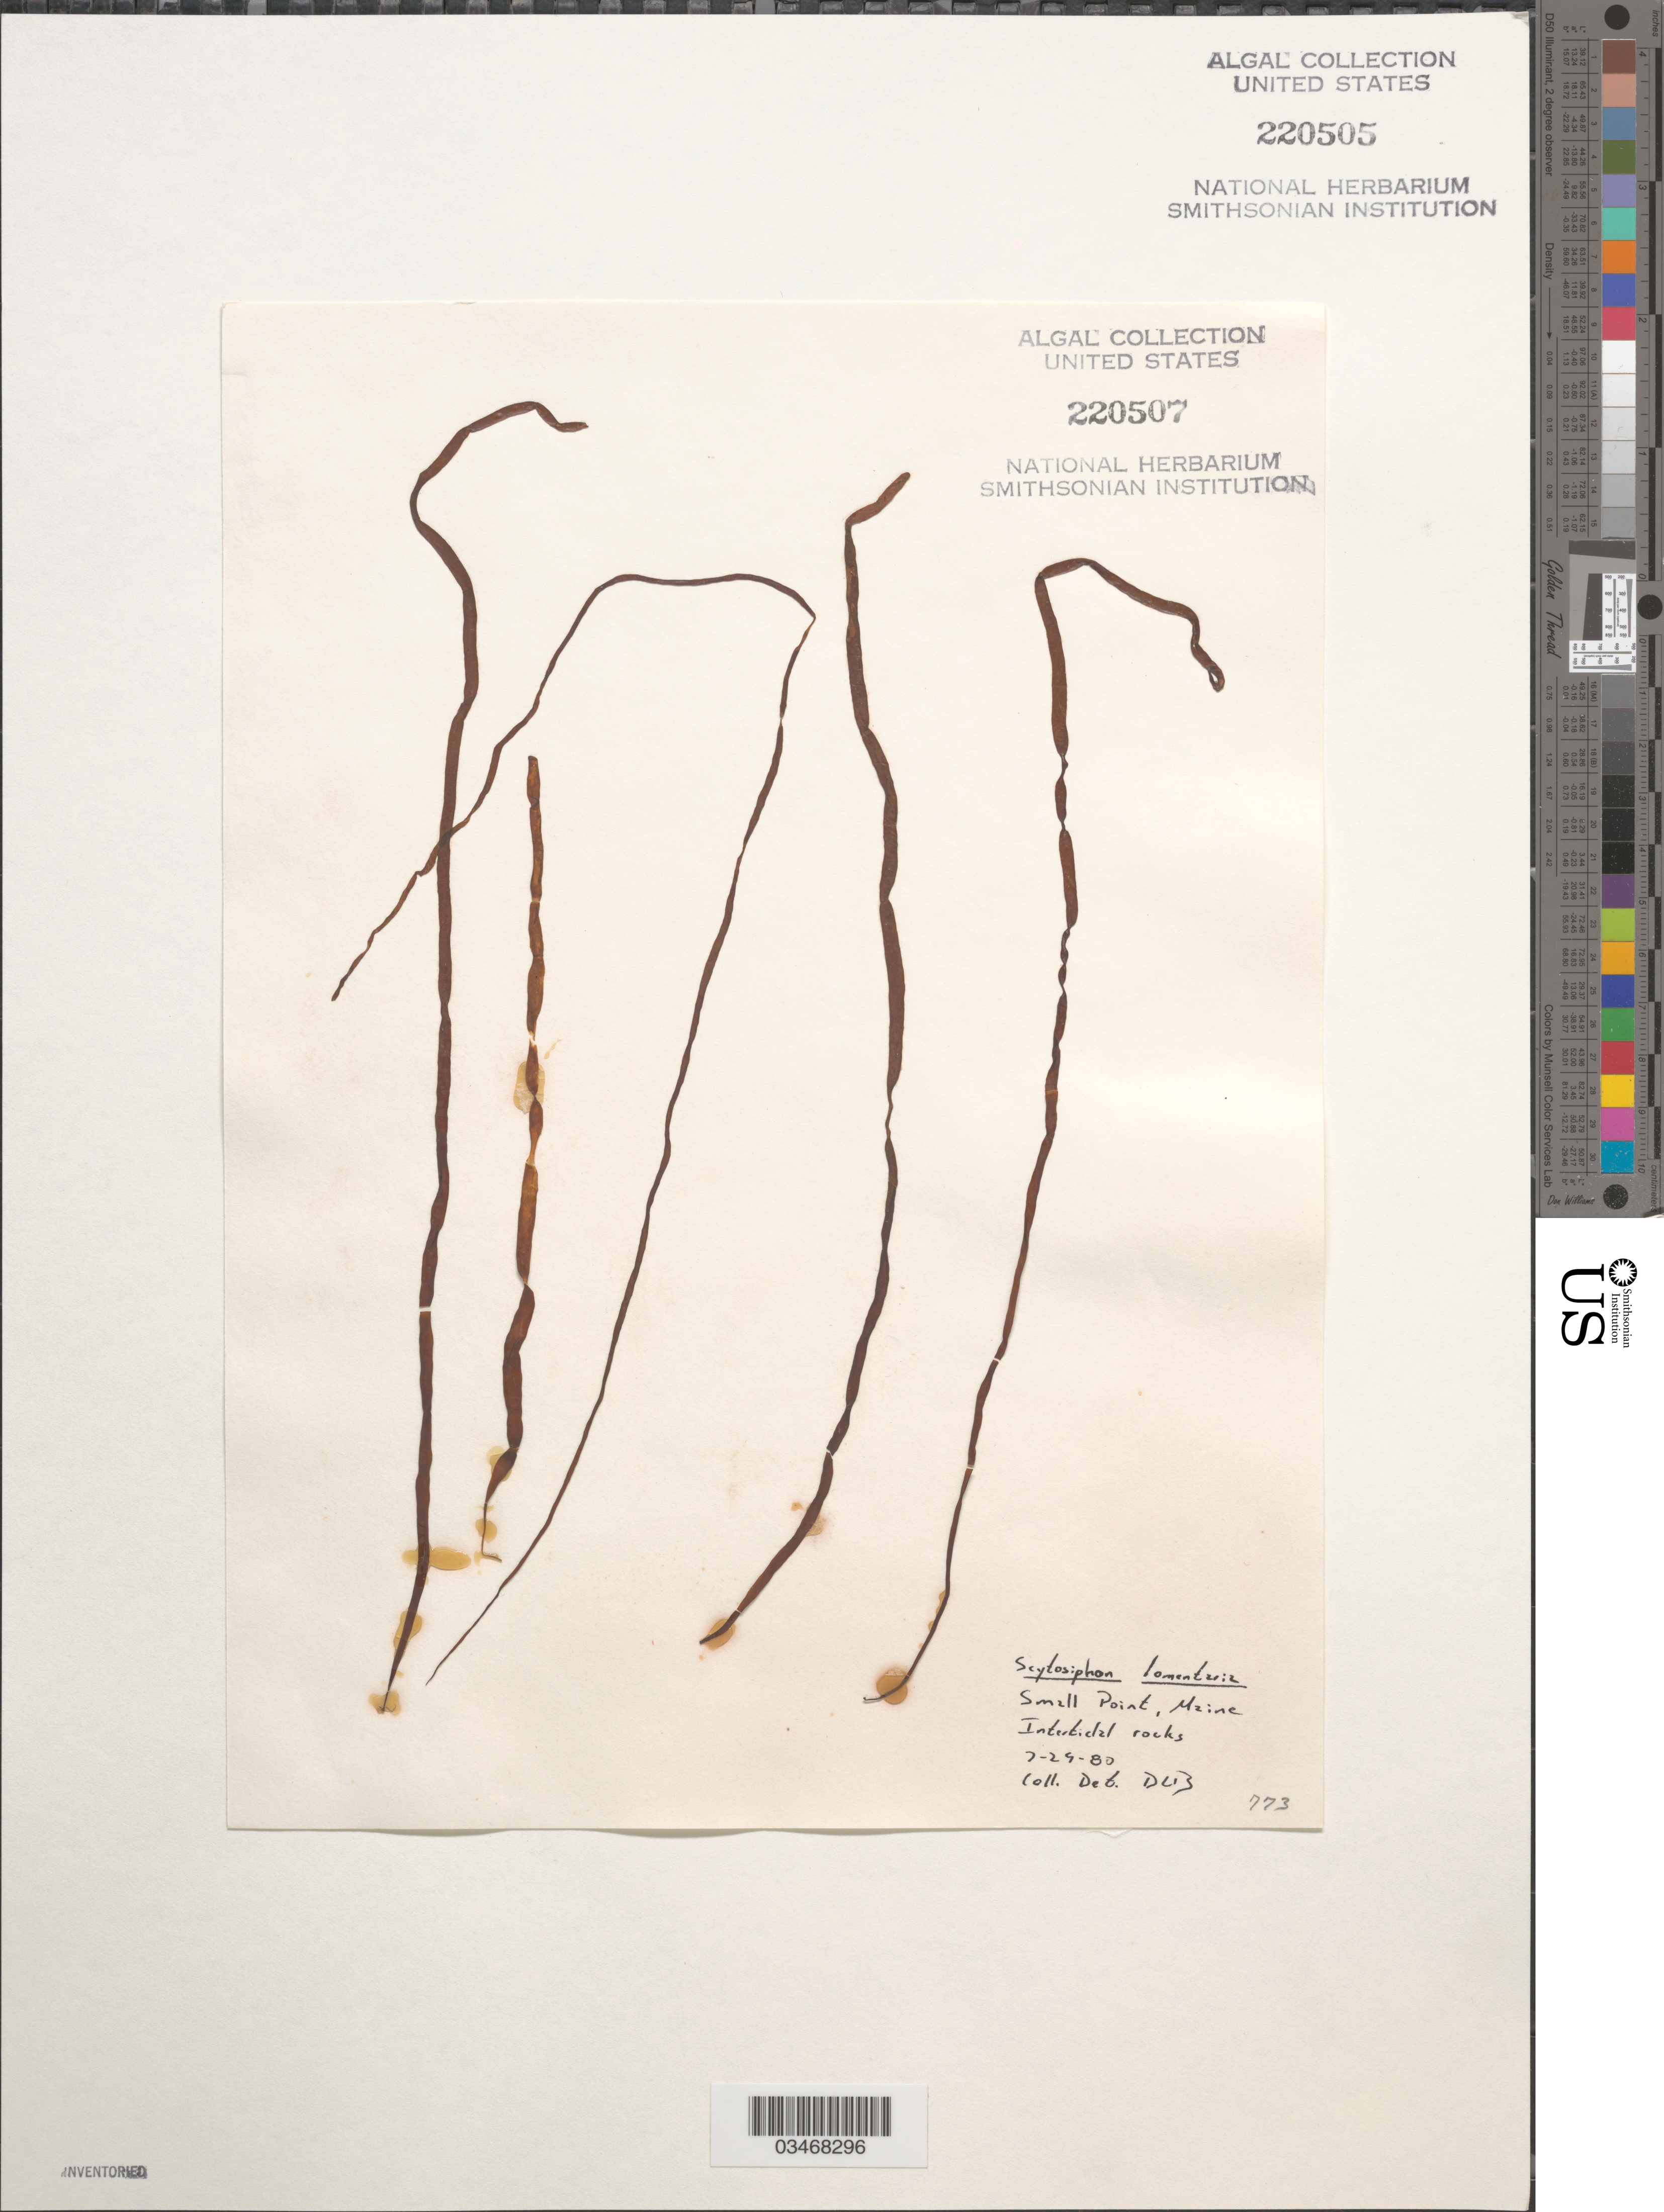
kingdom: Chromista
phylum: Ochrophyta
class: Phaeophyceae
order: Scytosiphonales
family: Scytosiphonaceae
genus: Scytosiphon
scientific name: Scytosiphon lomentaria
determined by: Ballantine, D. L.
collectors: D.L. Ballantine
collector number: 773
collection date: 1980-07-29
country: United States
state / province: Maine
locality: Small Point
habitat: Intertidal rocks.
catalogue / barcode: US 220507